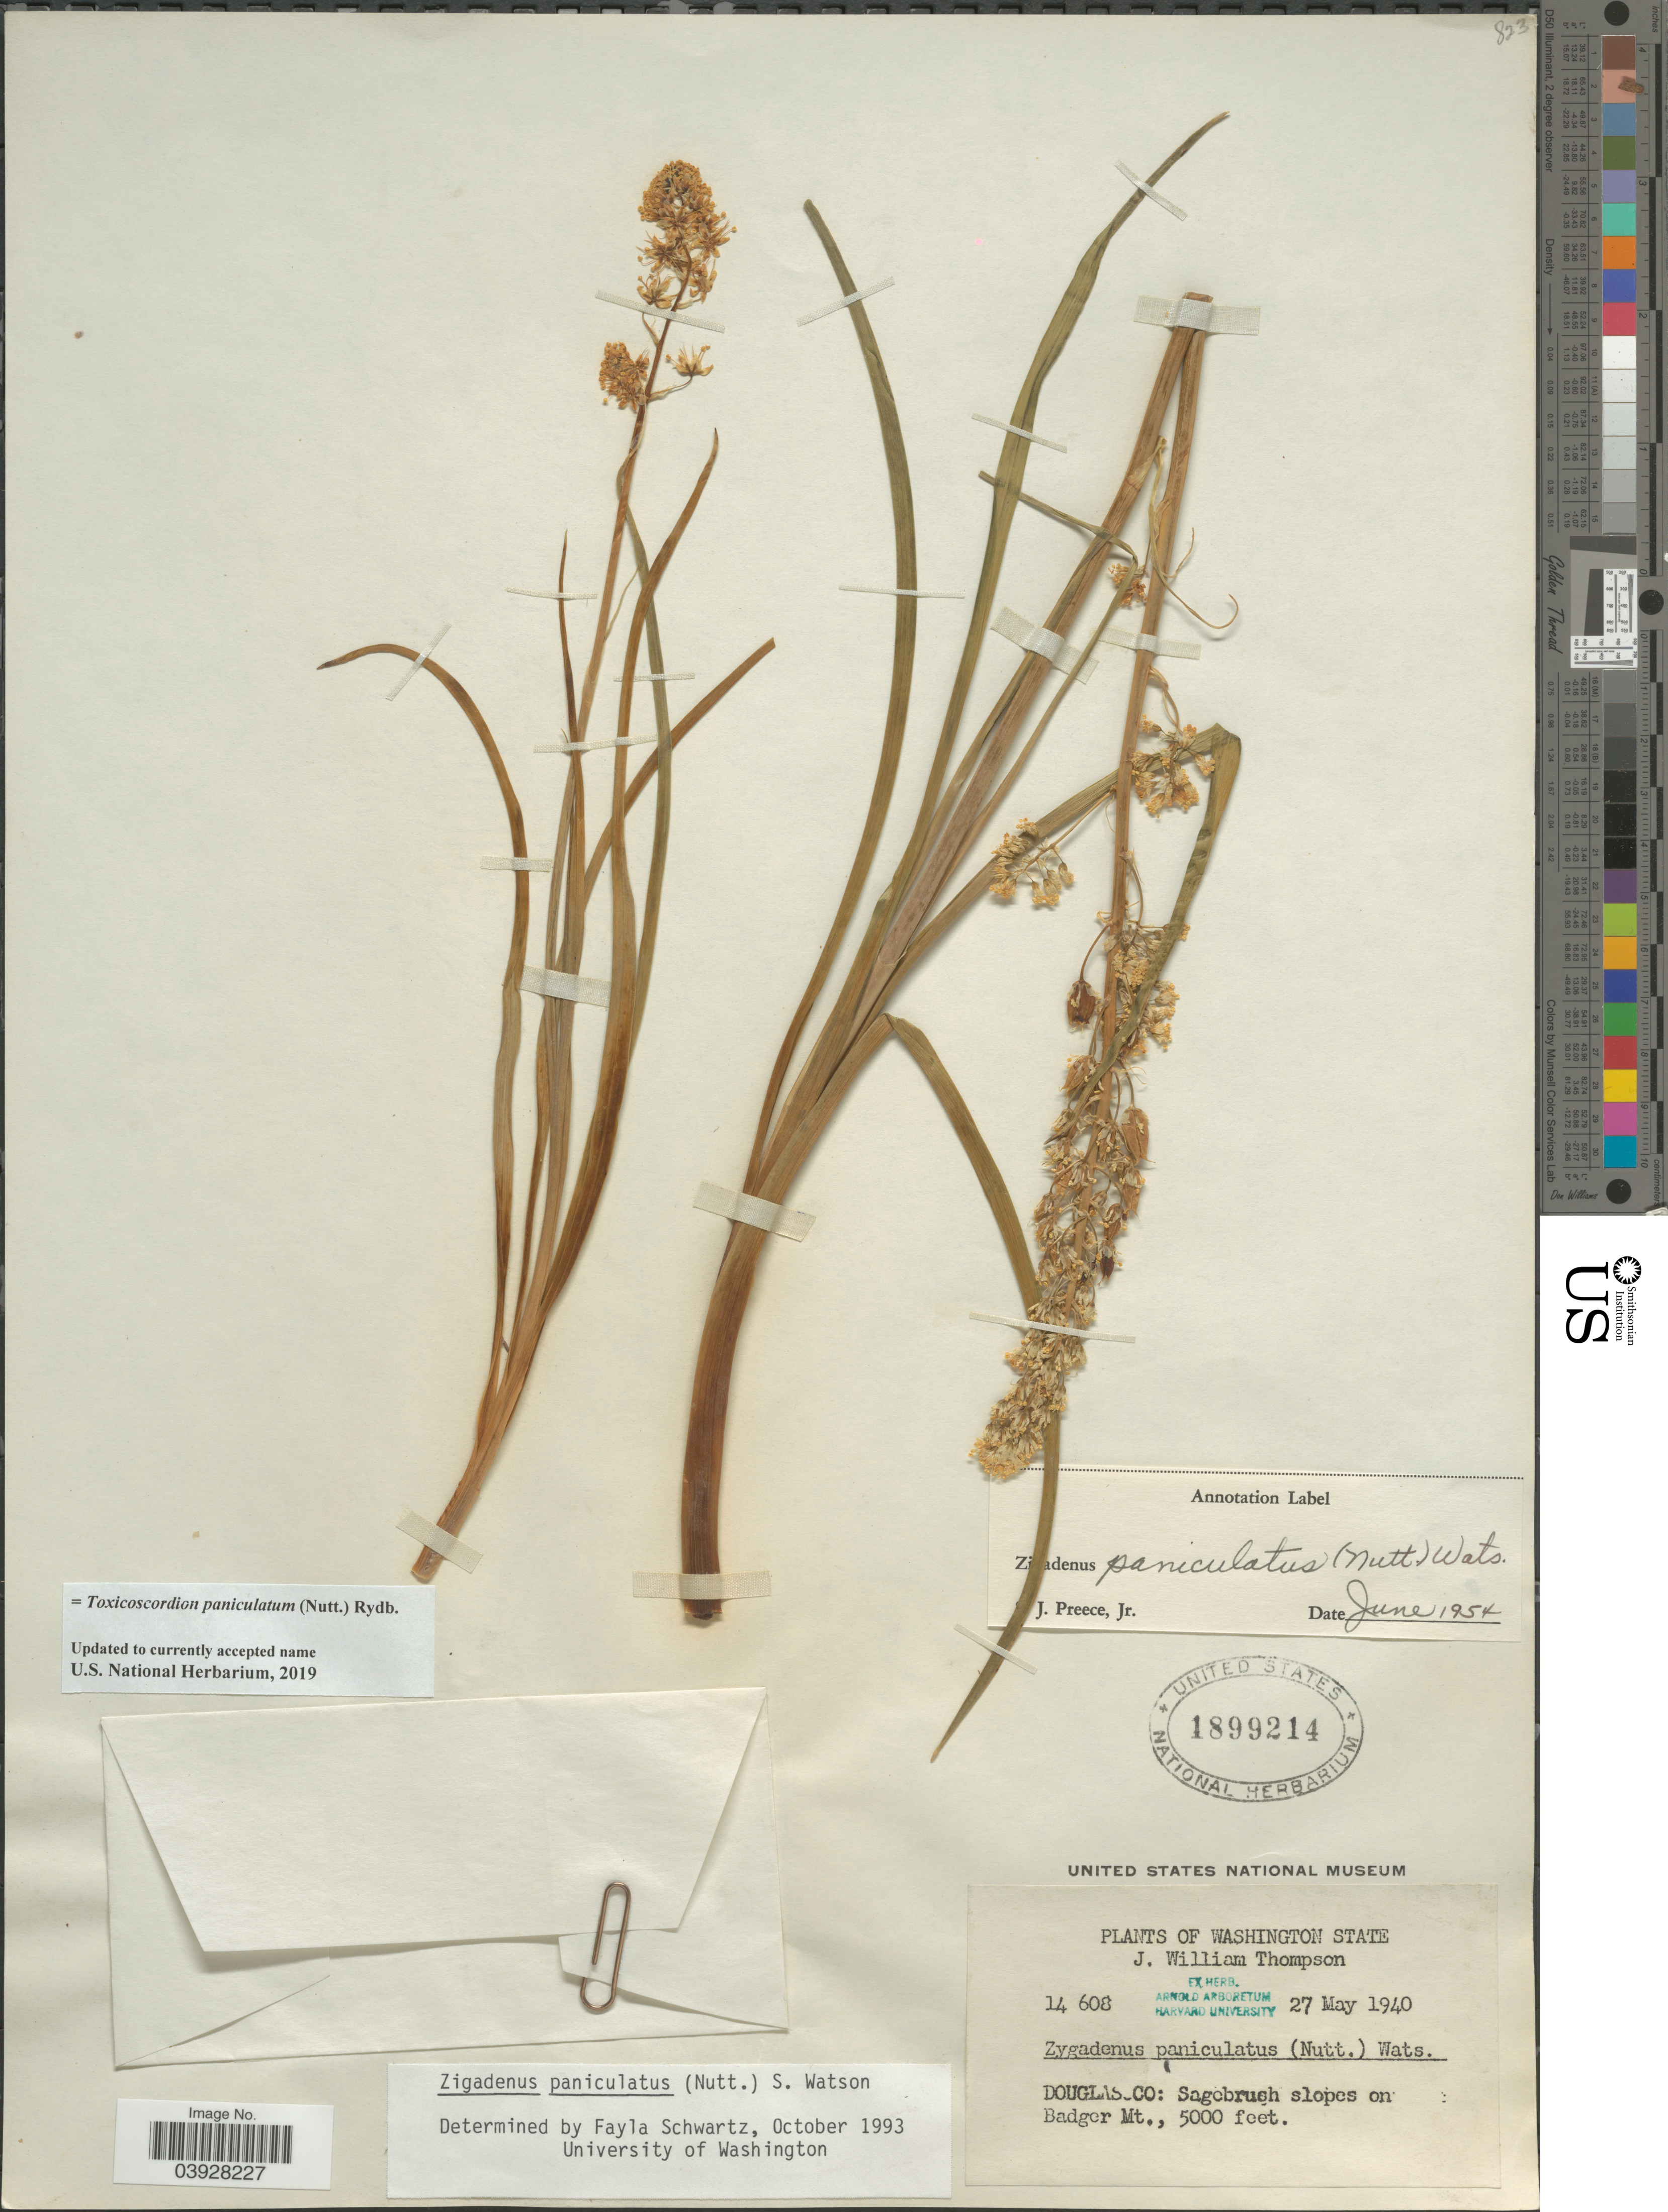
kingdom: Plantae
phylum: Tracheophyta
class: Liliopsida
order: Liliales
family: Melanthiaceae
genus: Toxicoscordion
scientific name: Toxicoscordion paniculatum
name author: (Nutt.) Rydb.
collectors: J. W. Thompson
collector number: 14 608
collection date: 1940-05-27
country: United States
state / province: Washington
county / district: Douglas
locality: Douglas Co: Sagebrush slopes on Badger Mt.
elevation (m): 1524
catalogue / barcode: US 1899214